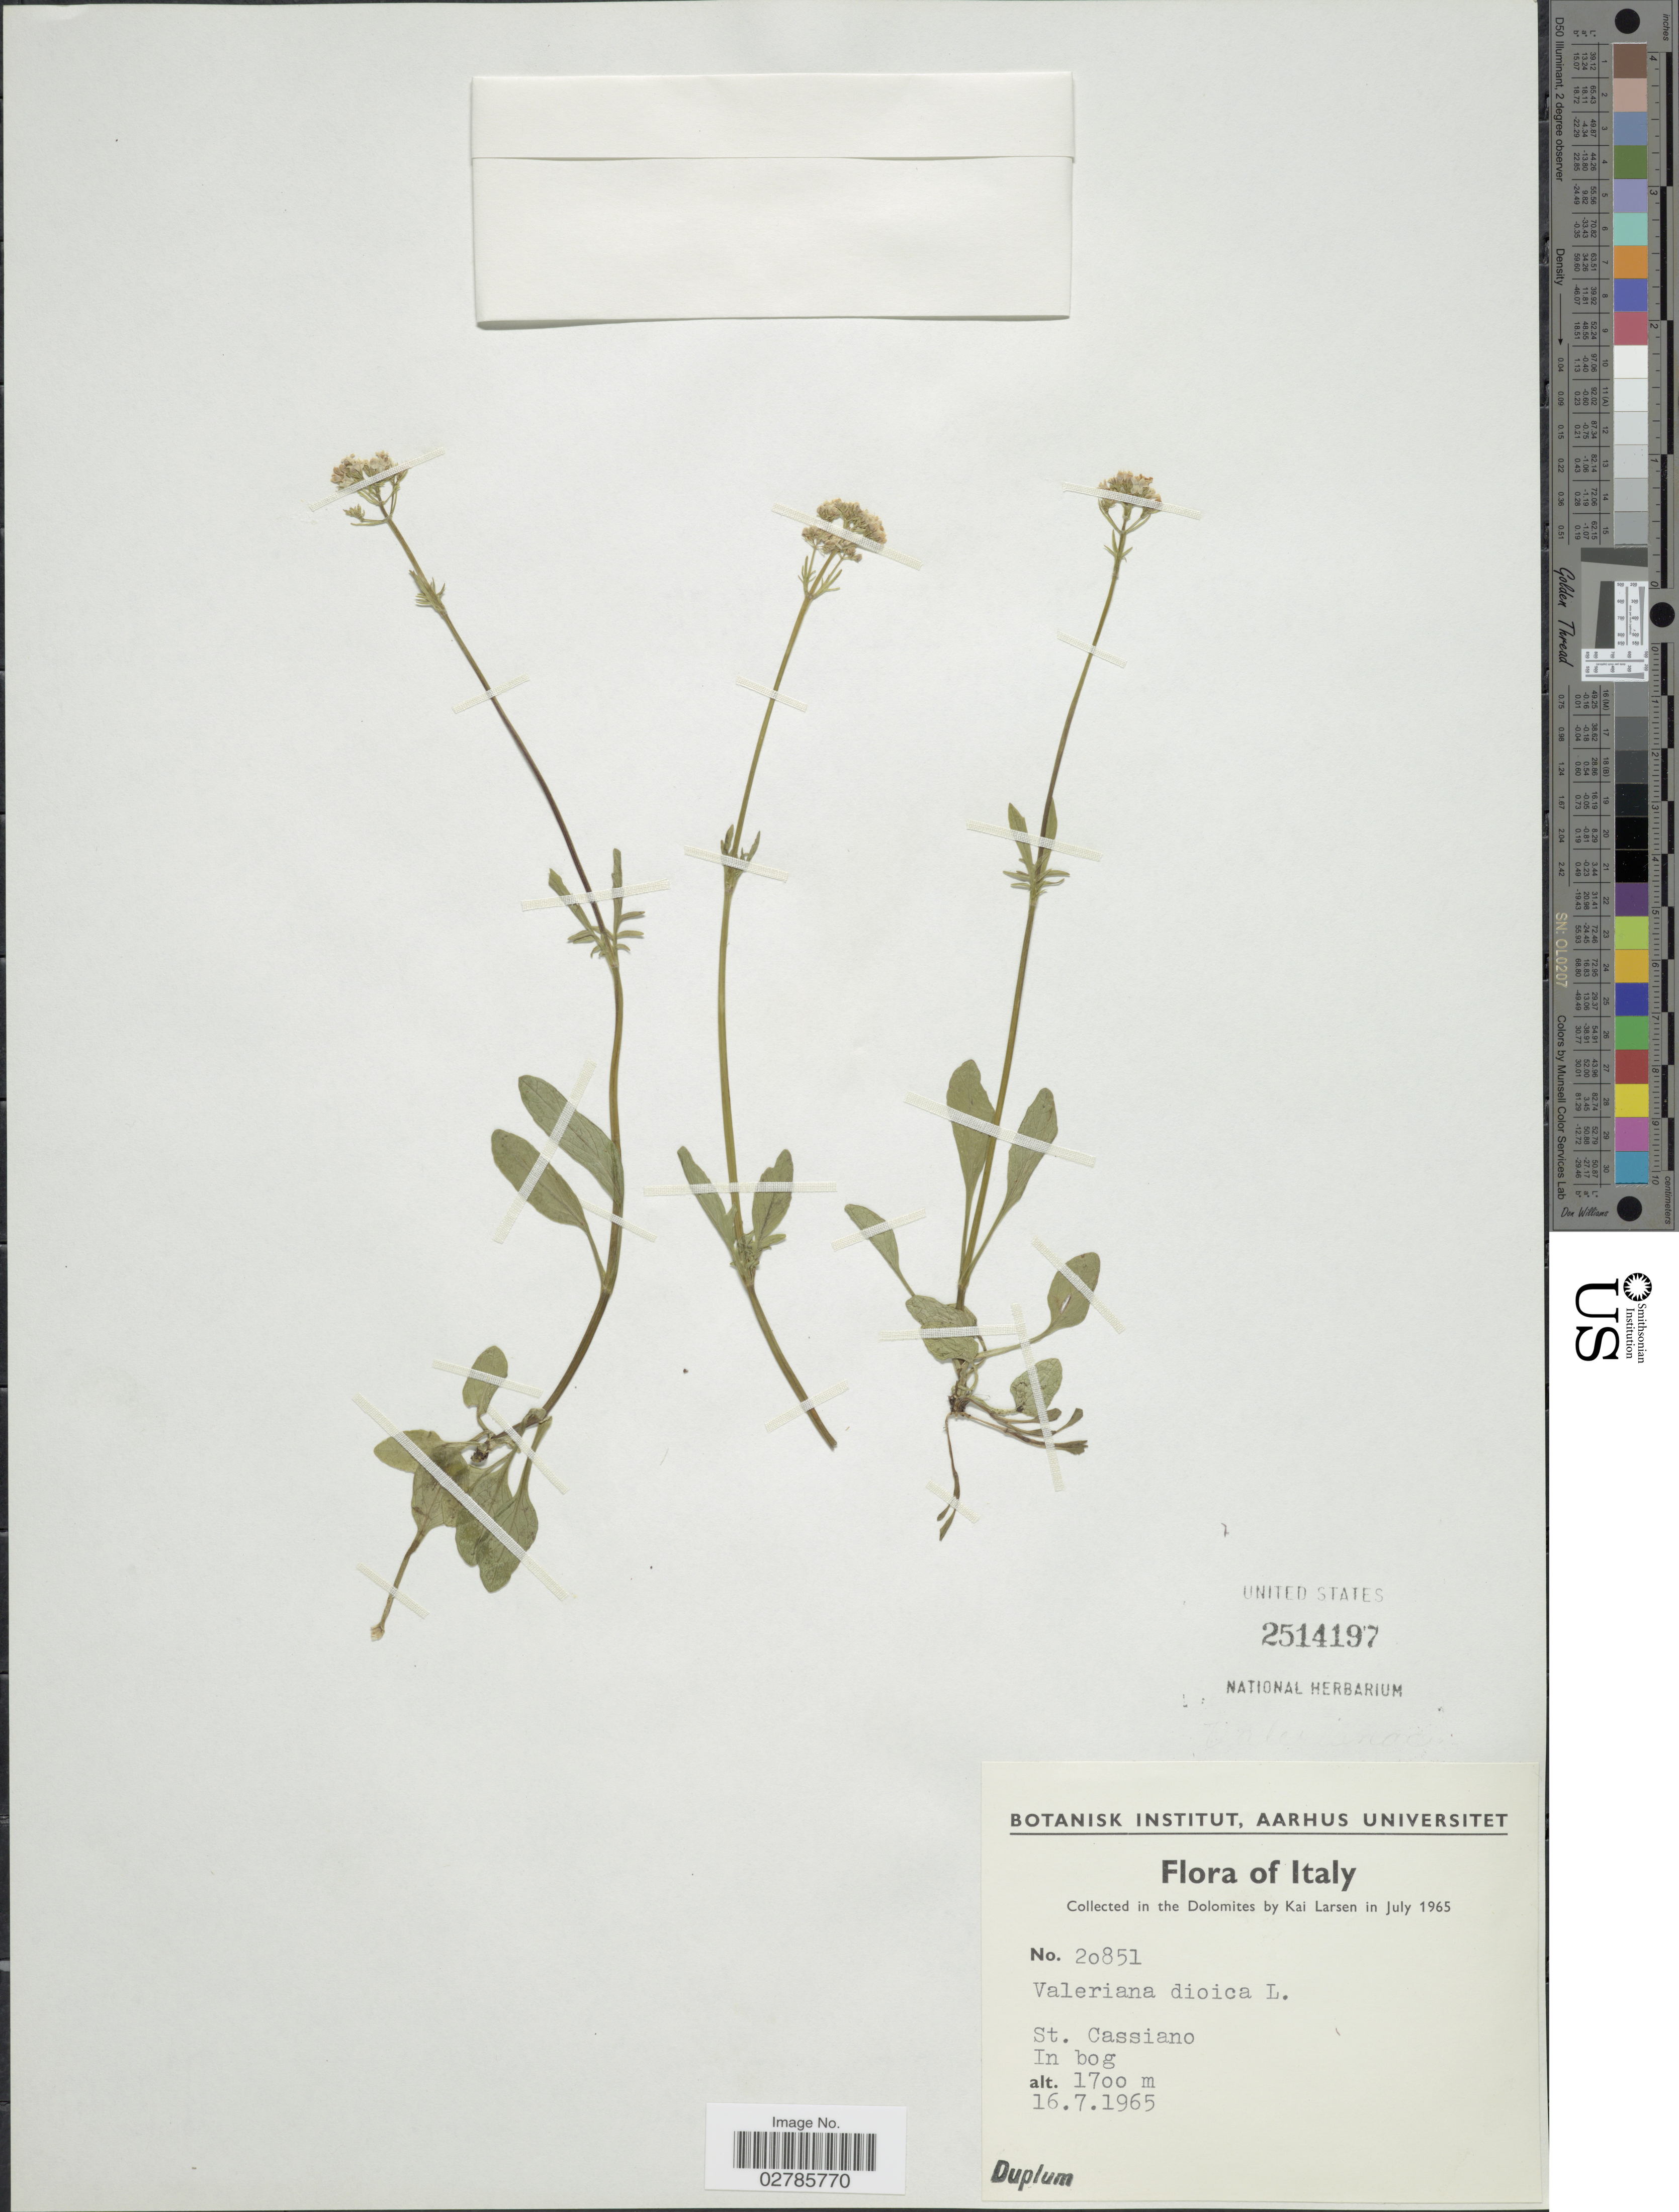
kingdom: Plantae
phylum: Tracheophyta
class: Magnoliopsida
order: Dipsacales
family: Caprifoliaceae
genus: Valeriana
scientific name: Valeriana dioica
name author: L.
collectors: K. Larsen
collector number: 20851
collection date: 1965-07-16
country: Italy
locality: St. Cassiano.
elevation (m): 1700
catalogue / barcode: US 2514197